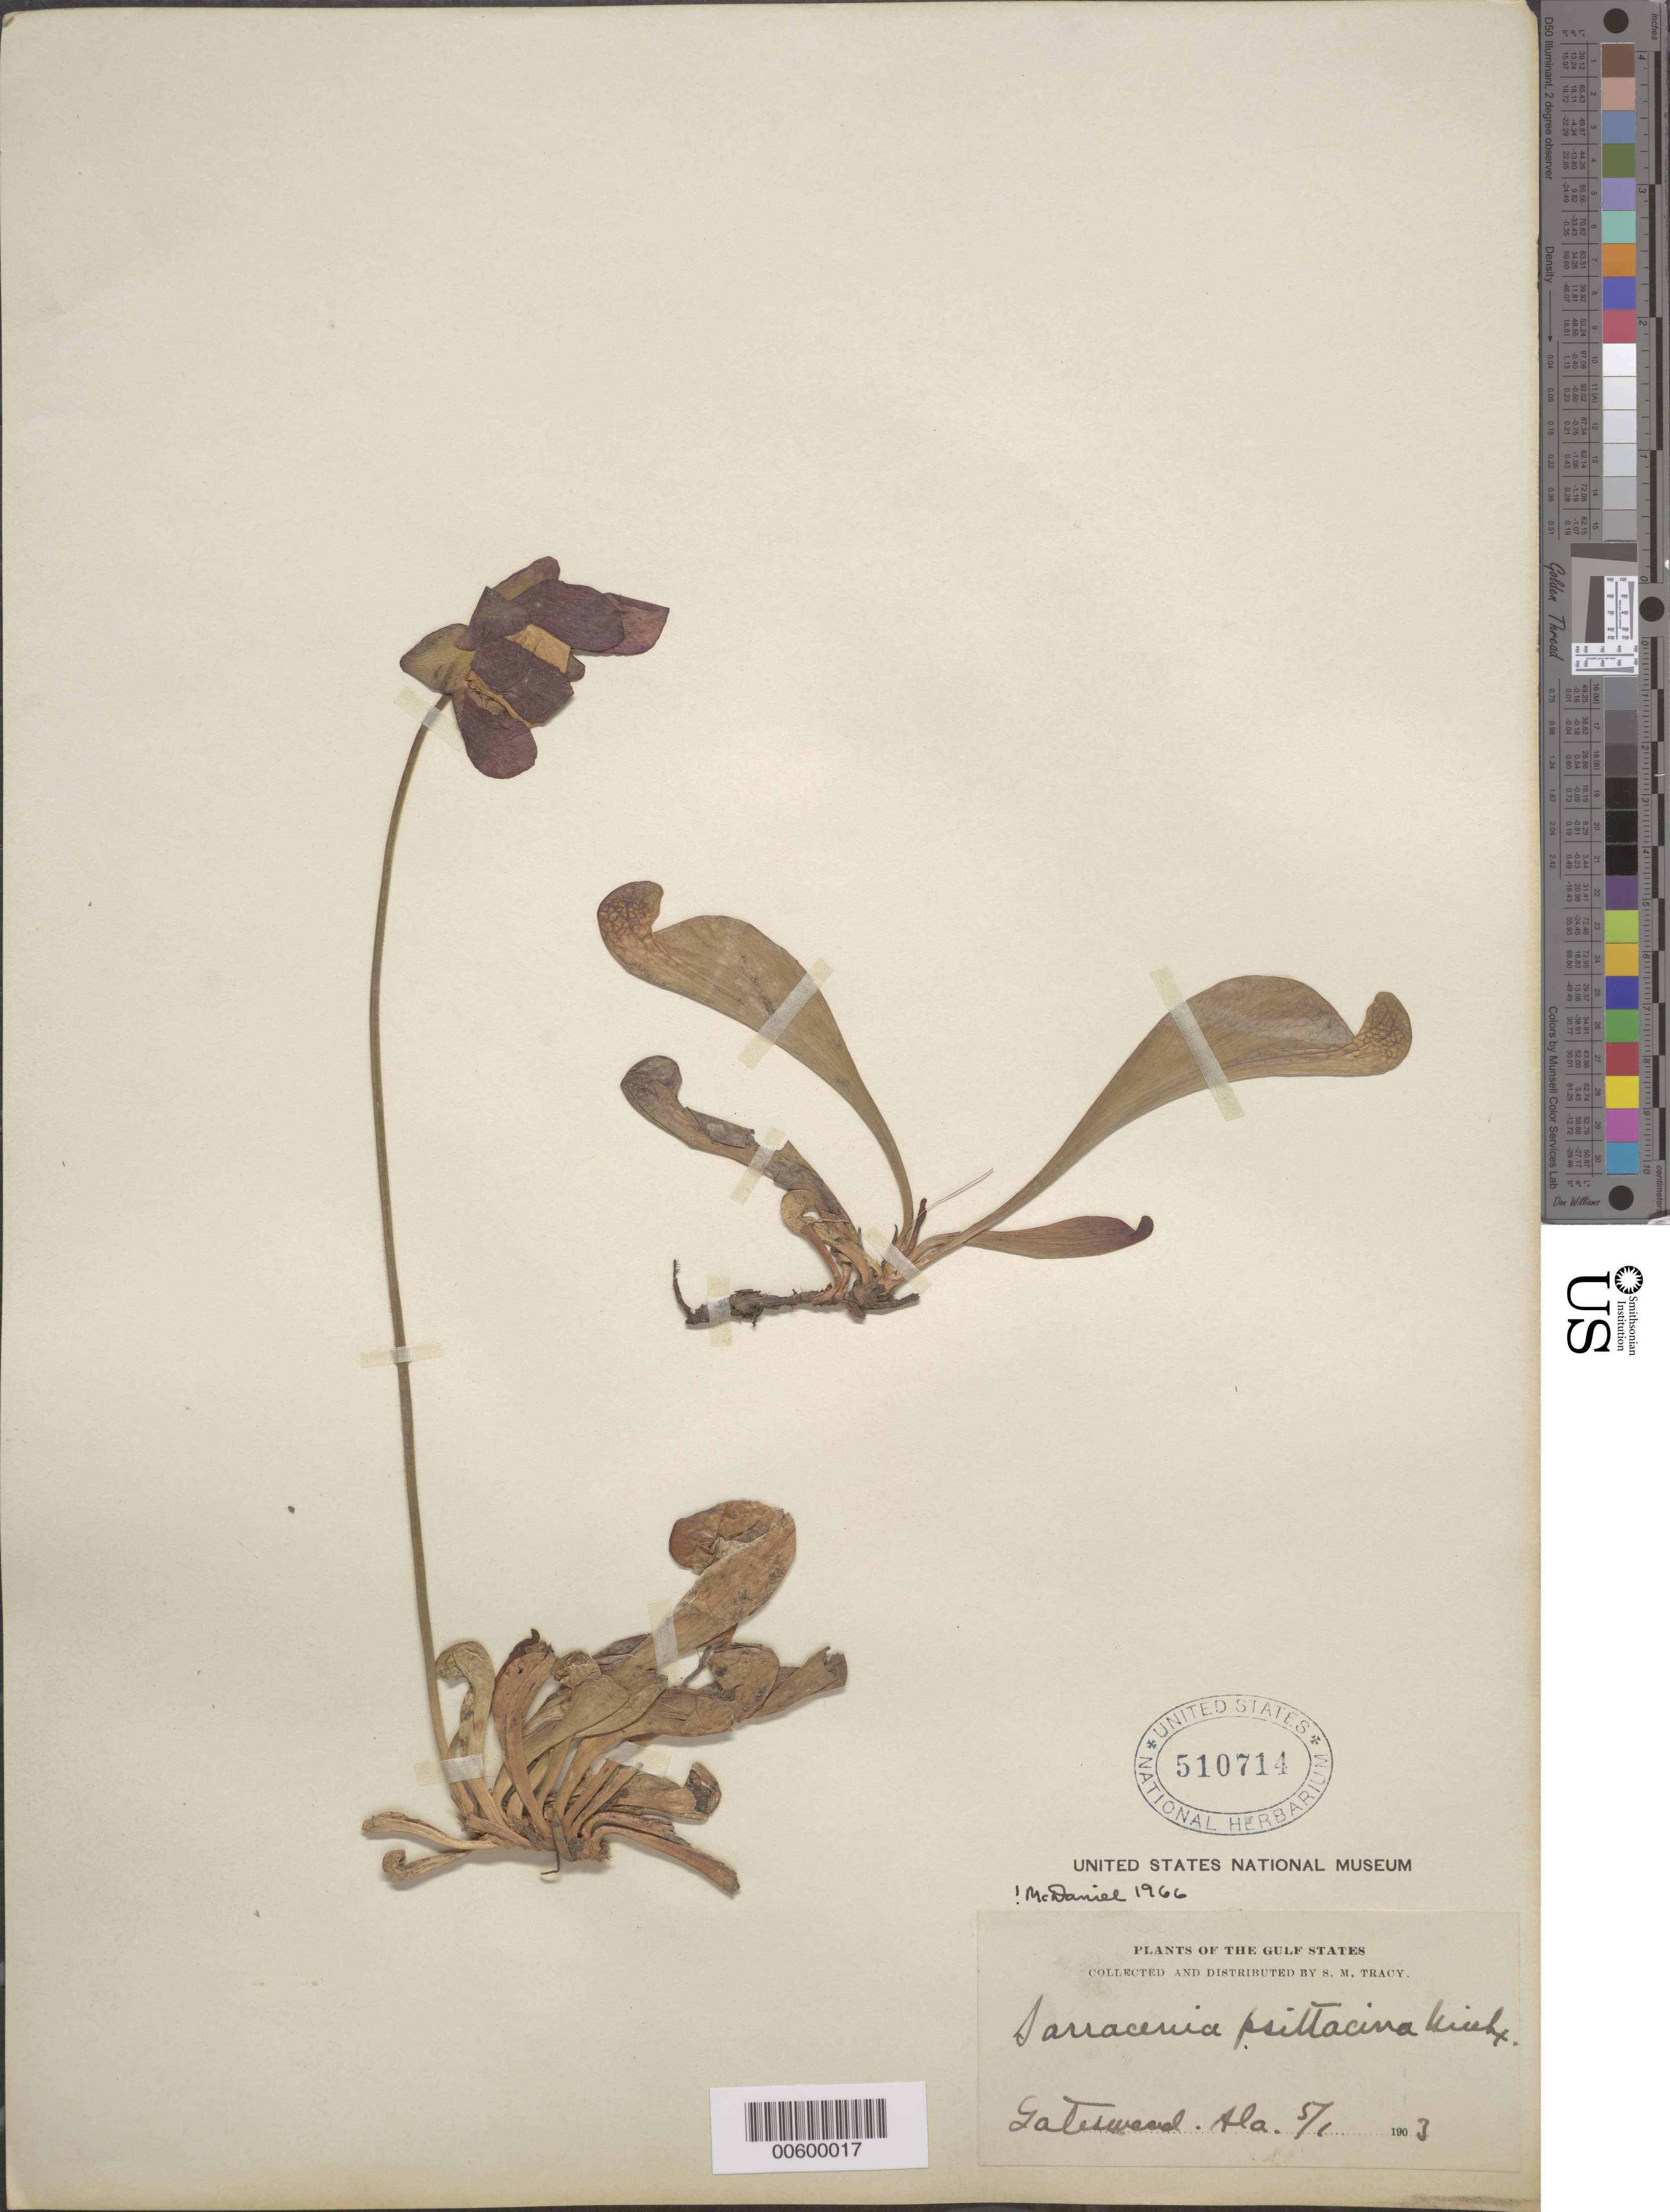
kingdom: Plantae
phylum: Tracheophyta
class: Magnoliopsida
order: Ericales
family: Sarraceniaceae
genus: Sarracenia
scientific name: Sarracenia psittacina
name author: Michx.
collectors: S. M. Tracy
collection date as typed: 01 May 1903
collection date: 1903-05-01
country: United States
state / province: Alabama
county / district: Baldwin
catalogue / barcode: US 510714